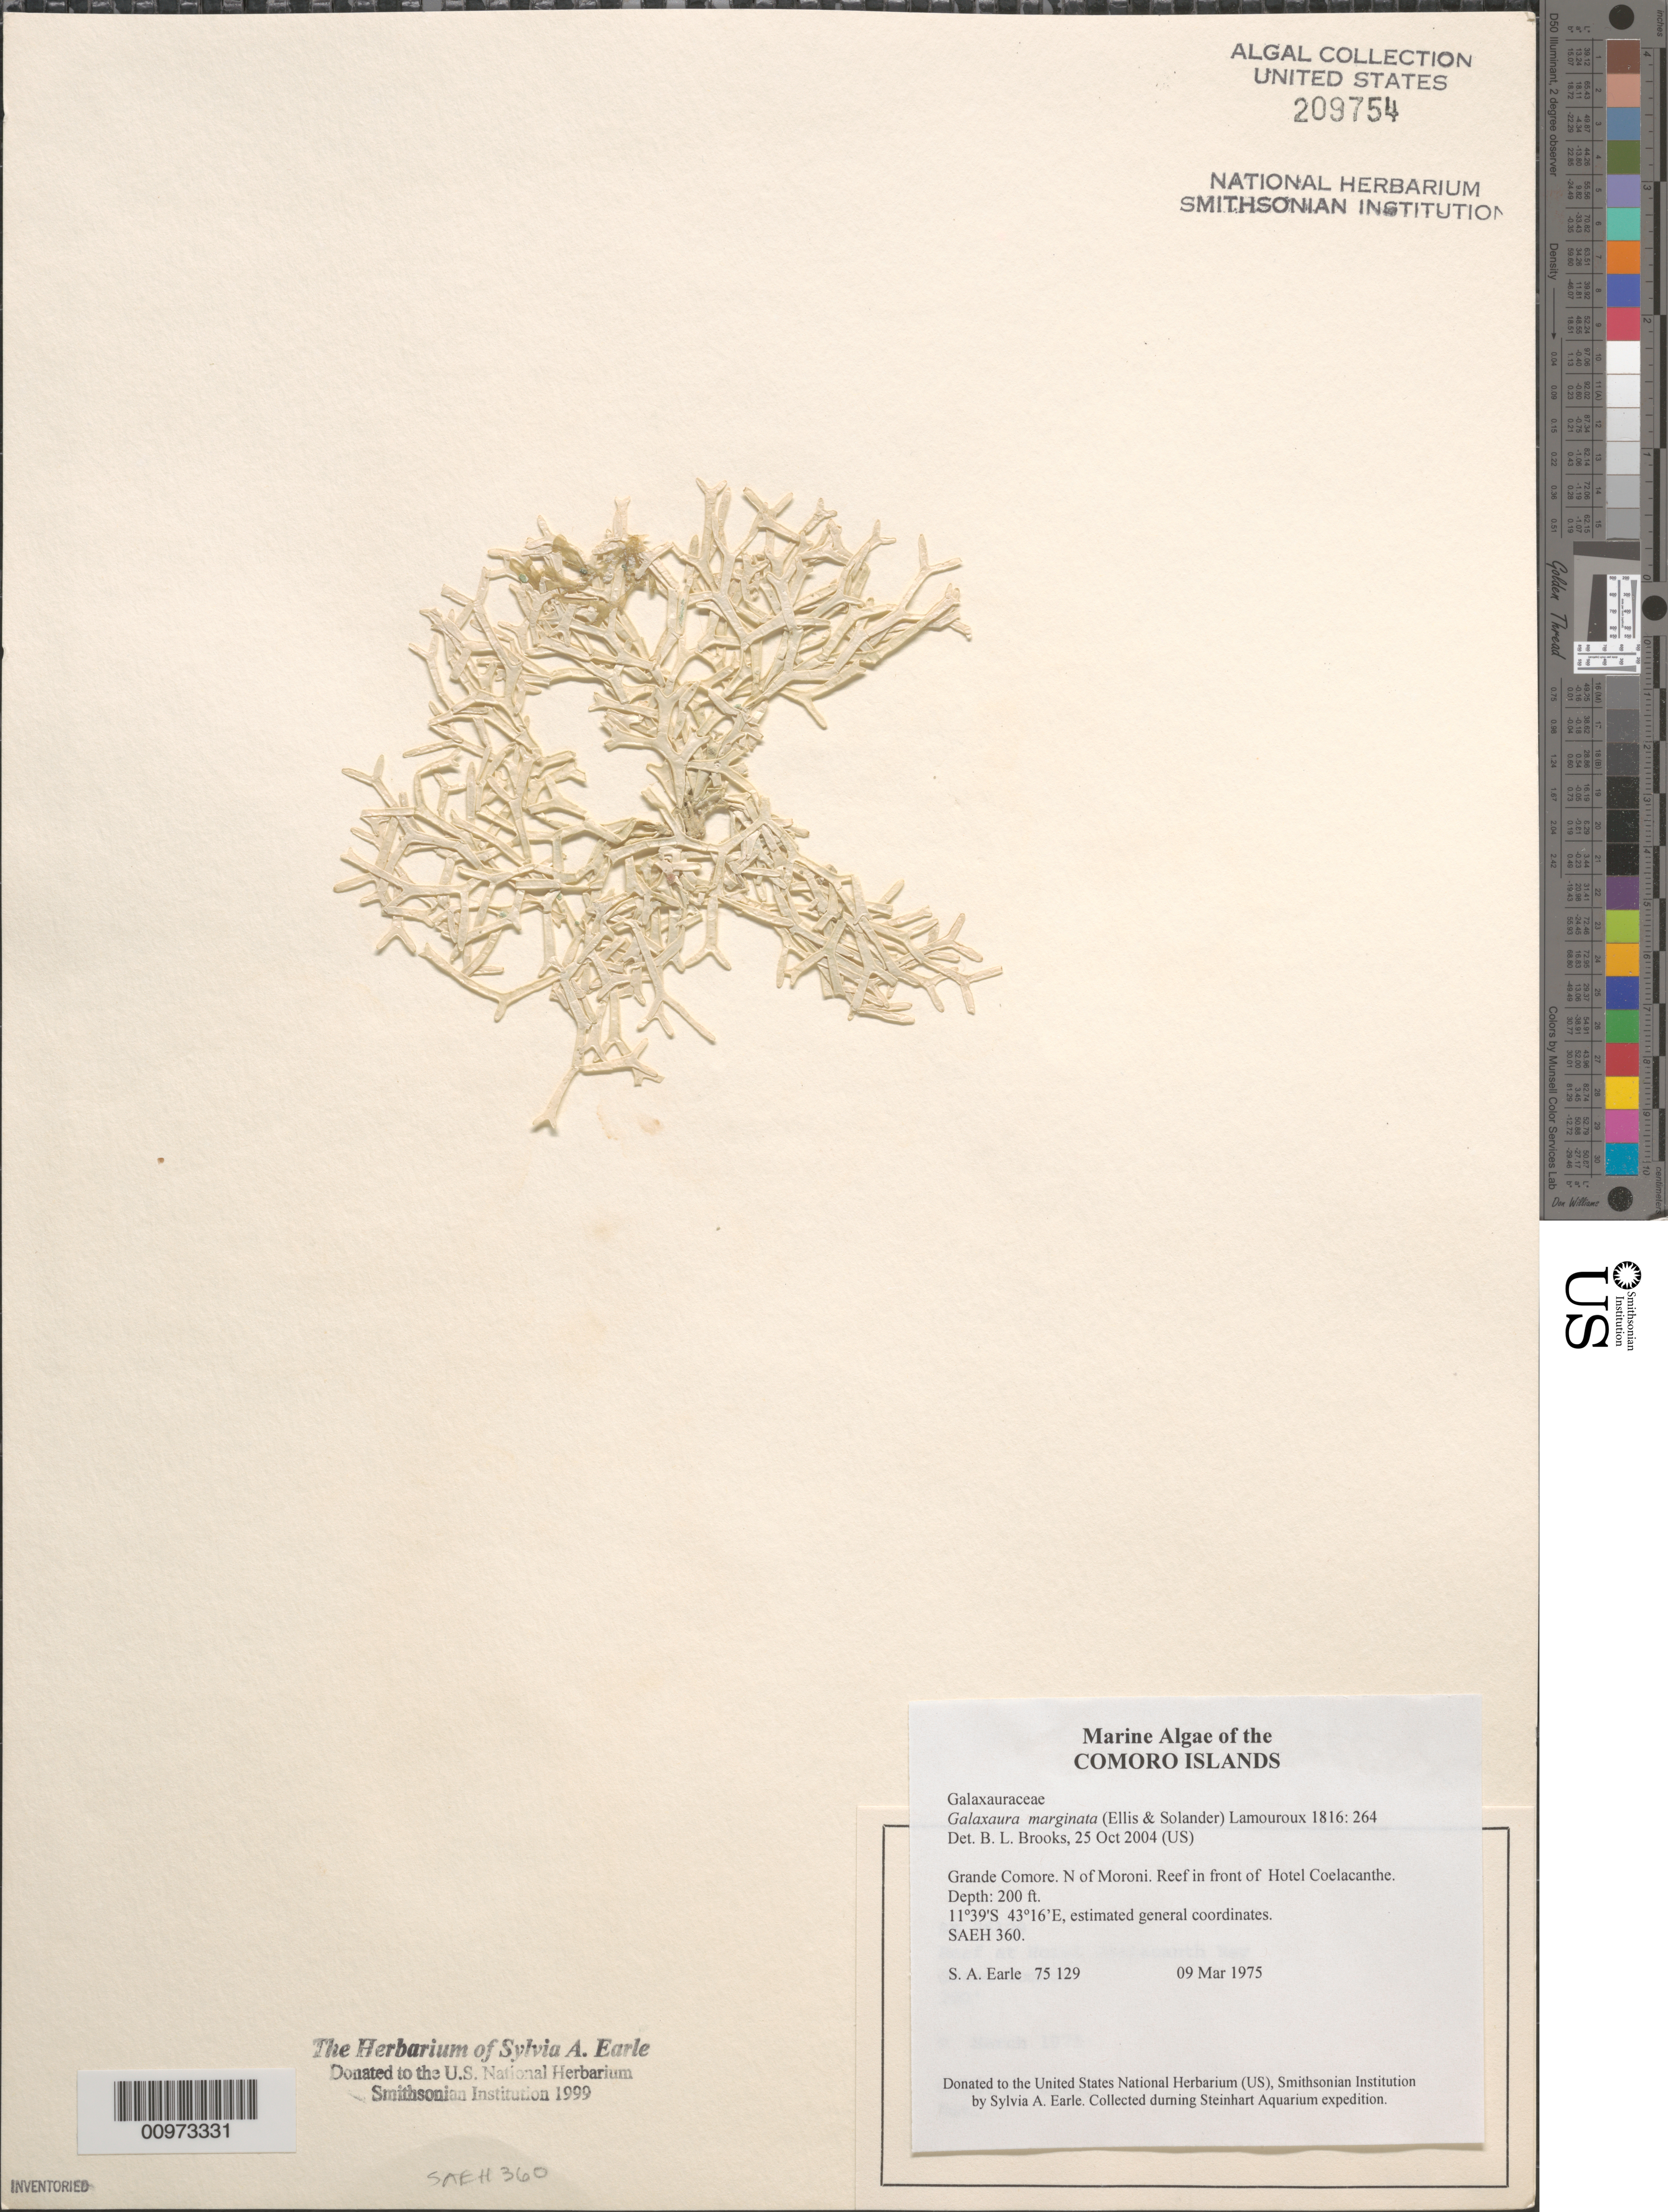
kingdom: Plantae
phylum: Rhodophyta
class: Florideophyceae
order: Nemaliales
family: Galaxauraceae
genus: Galaxaura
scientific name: Galaxaura marginata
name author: (J. Ellis & Sol.) J.V.Lamouroux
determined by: Brooks, B. L., (BOT), Smithsonian Institution - National Museum of Natural History (UNITED STATES)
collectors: S. A. Earle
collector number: SE 75129 & SAEH 360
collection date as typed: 09 Mar 1975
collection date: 1975-03-09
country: Comoros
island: Grande Comore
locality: Reef in front of Hotel Coelacanthe, north of Moroni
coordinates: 11 39'S, 43 16'E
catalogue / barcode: US 209754